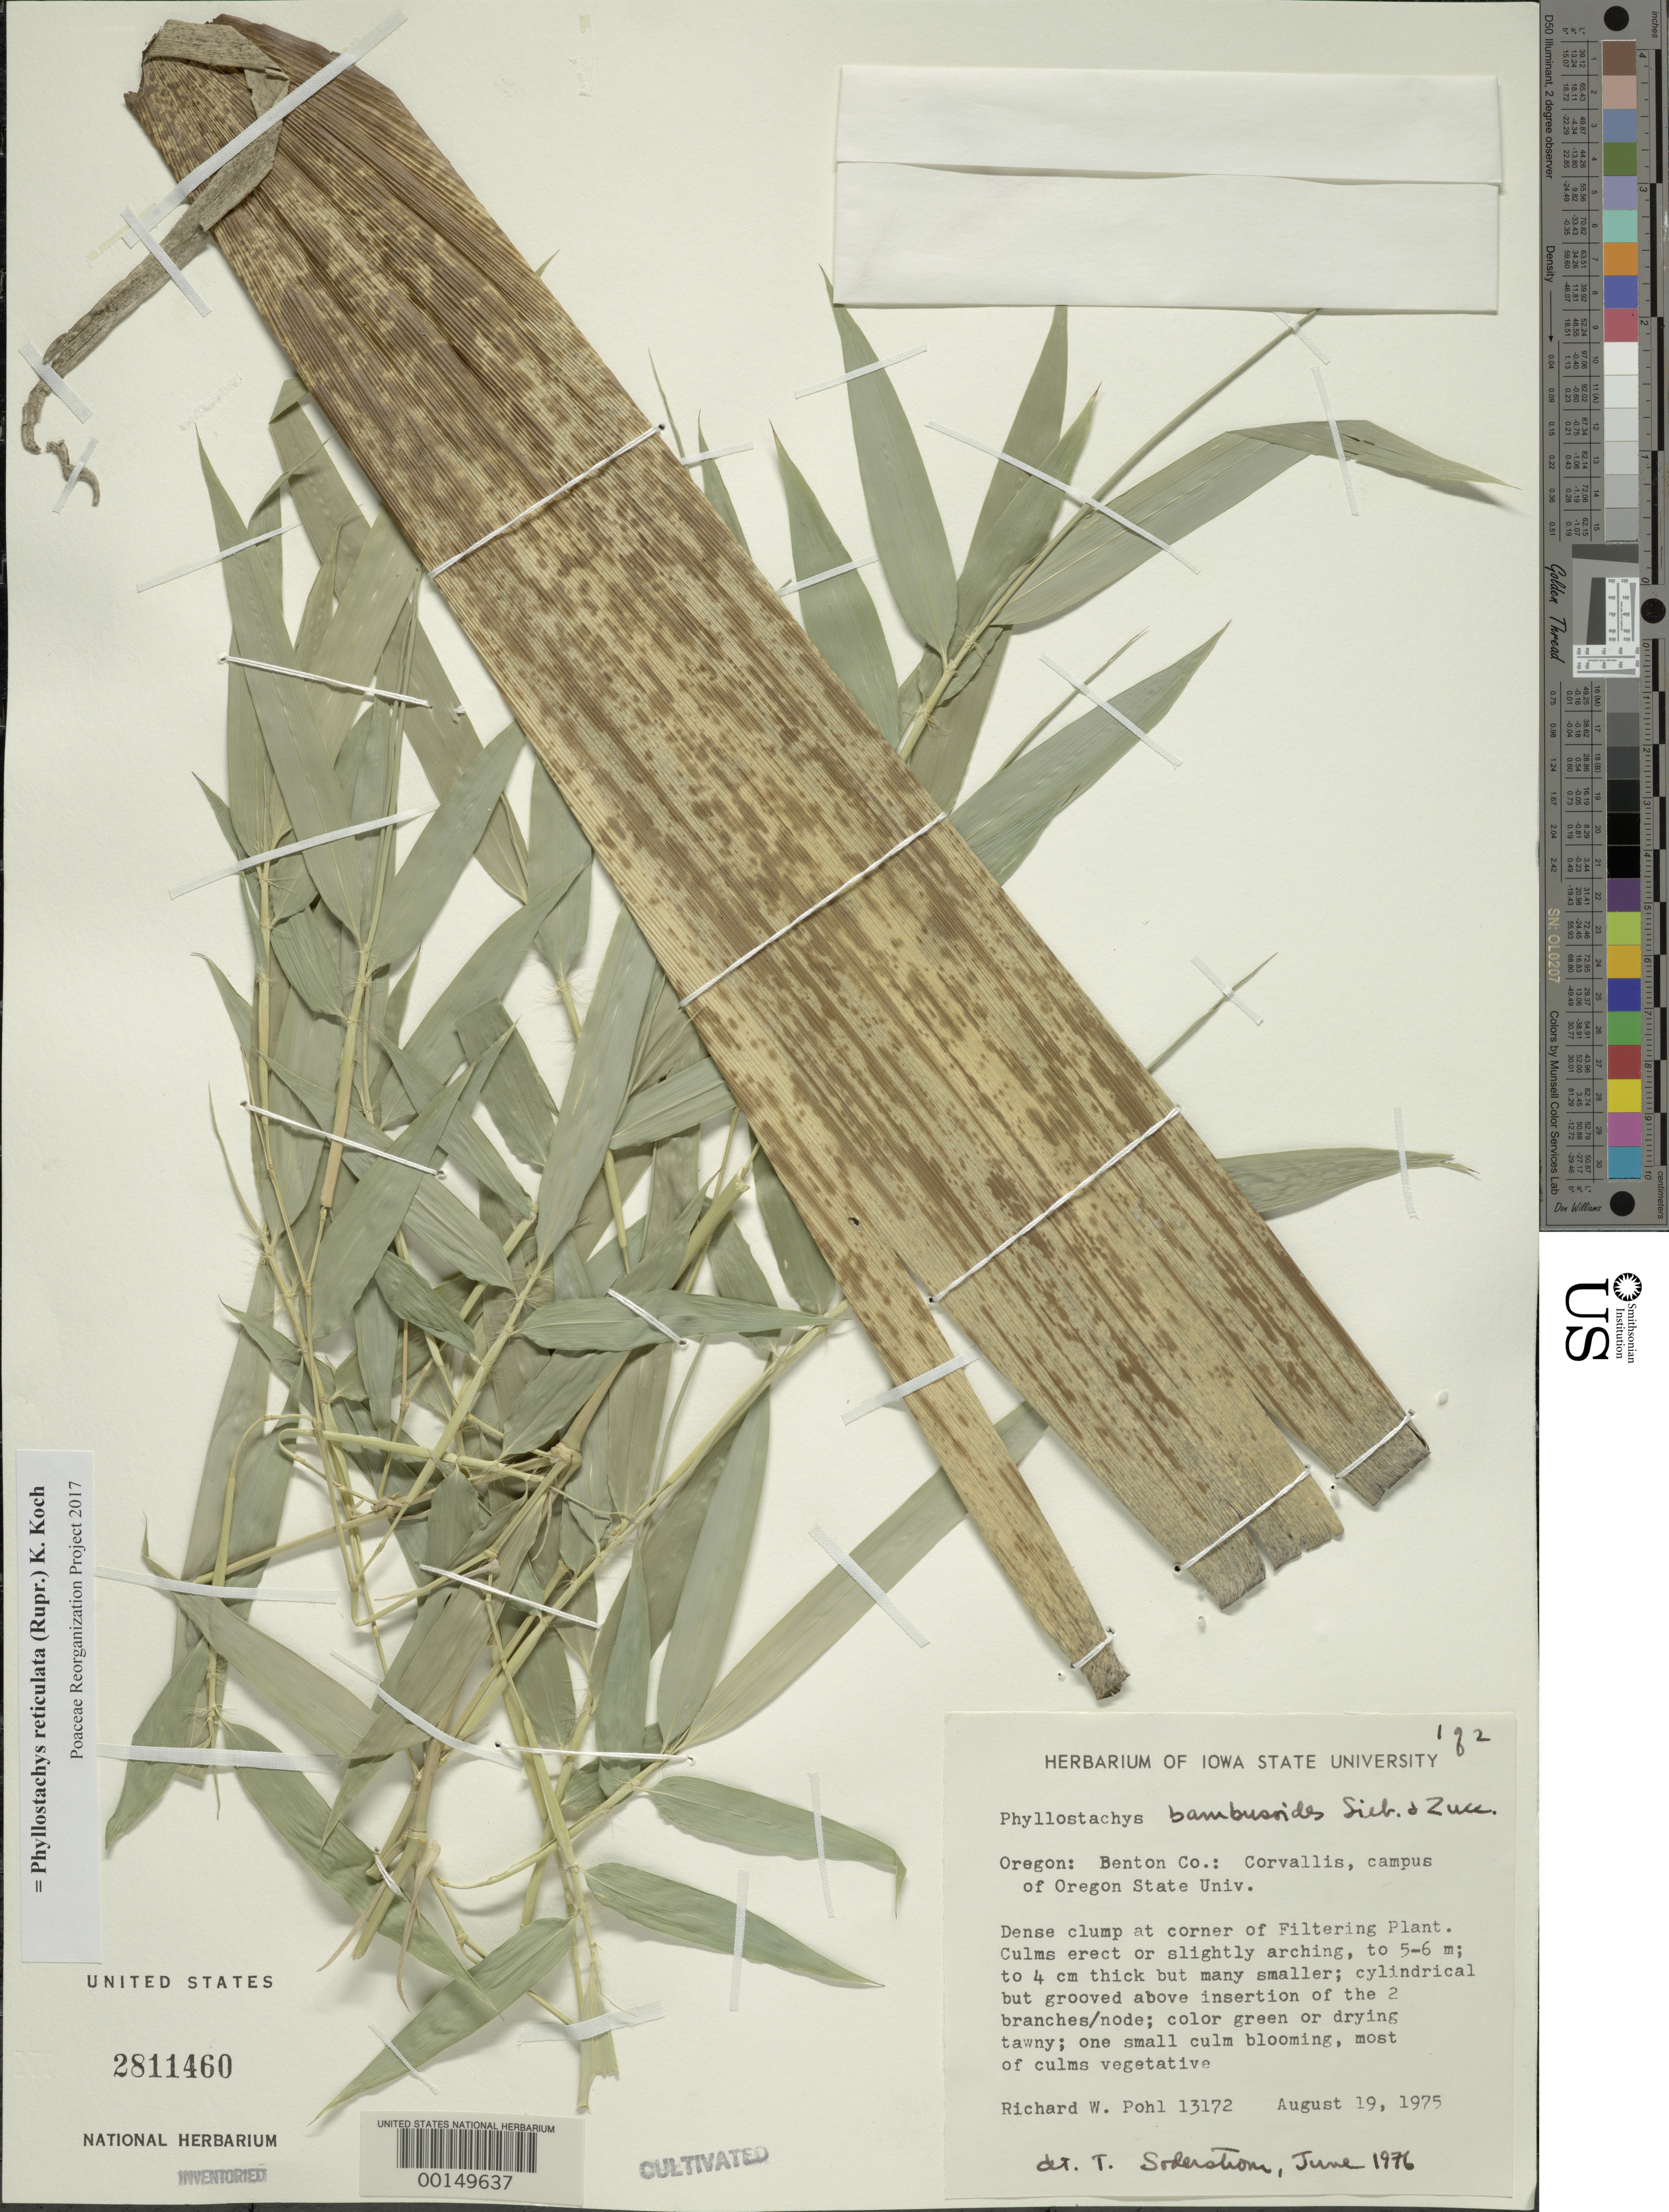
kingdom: Plantae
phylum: Tracheophyta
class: Liliopsida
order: Poales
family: Poaceae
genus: Phyllostachys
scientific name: Phyllostachys reticulata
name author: (Rupr.) K. Koch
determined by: Poaceae Reorganization Project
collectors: R. W. Pohl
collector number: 13172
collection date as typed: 19 Aug 1975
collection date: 1975-08-19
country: United States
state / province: Oregon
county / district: Benton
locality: Corvallis, oregon state univ.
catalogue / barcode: US 2811460